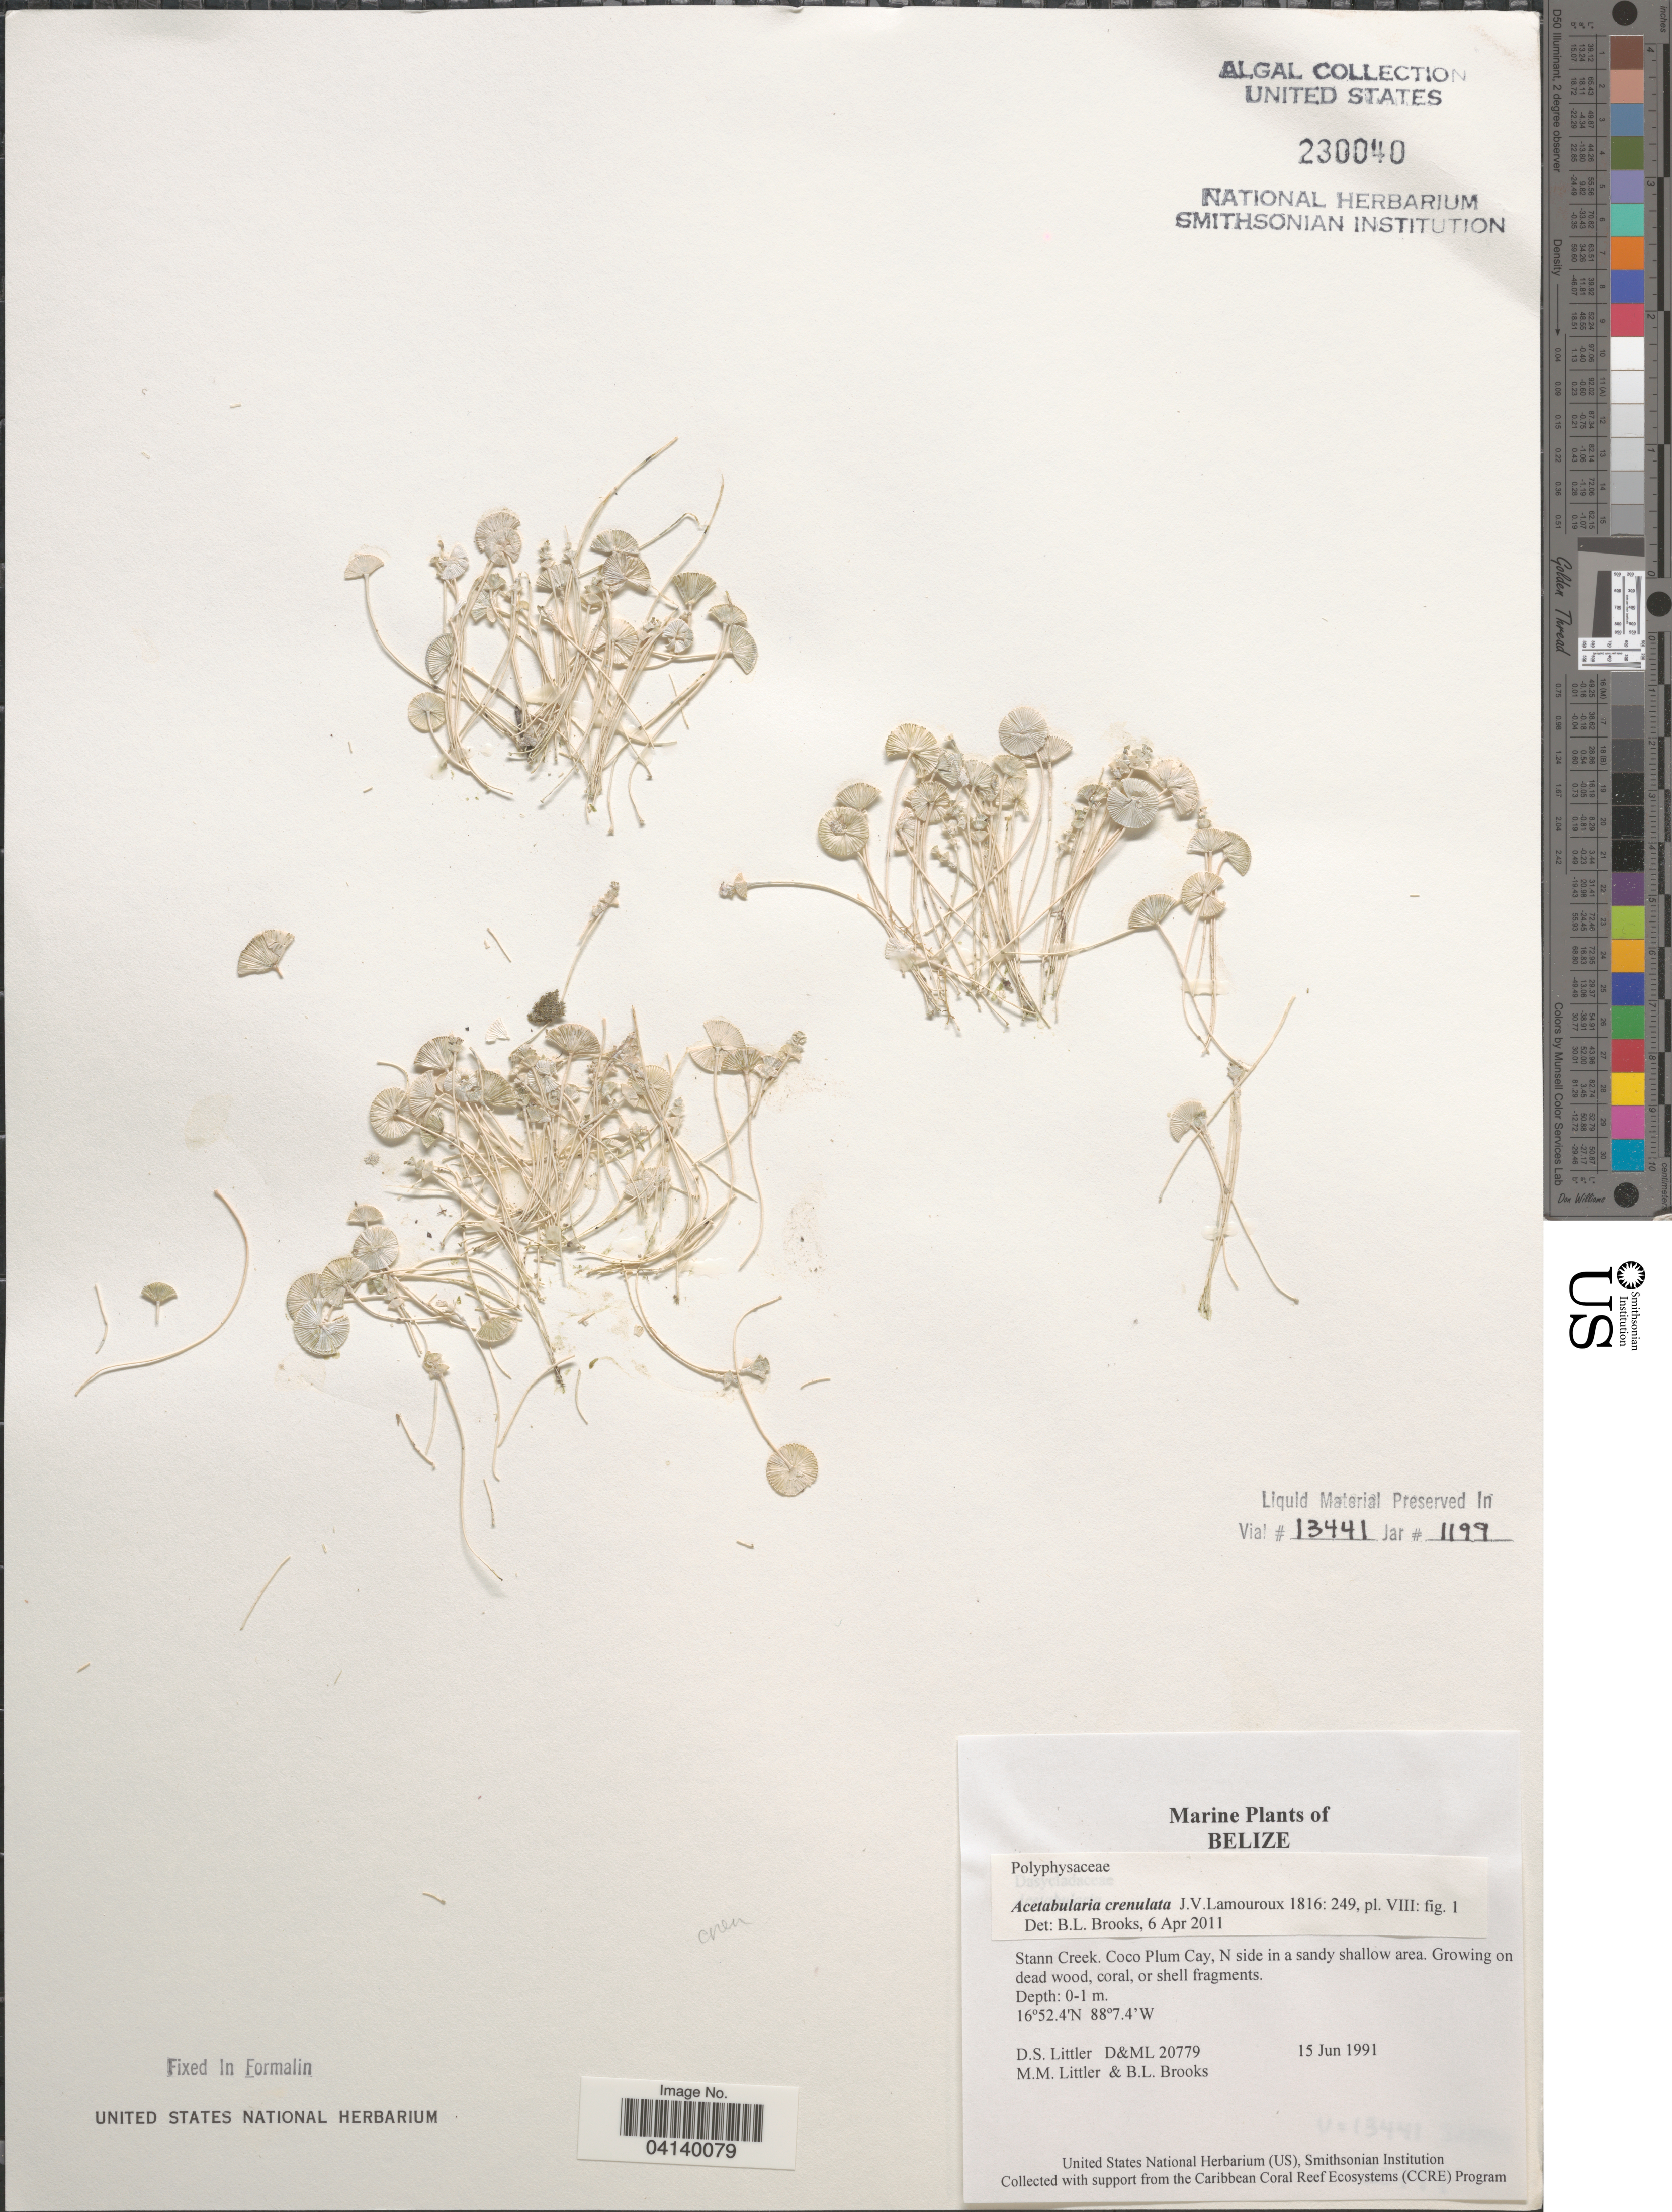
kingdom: Plantae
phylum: Chlorophyta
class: Ulvophyceae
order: Dasycladales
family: Polyphysaceae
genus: Acetabularia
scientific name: Acetabularia acetabulum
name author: J.V.Lamouroux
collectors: D. S. Littler & B. Brooks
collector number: D&ML20779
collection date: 1991-06-15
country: Belize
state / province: Stann Creek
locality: Coco Plum Cay, N side in a sandy shallow area.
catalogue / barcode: US 230040